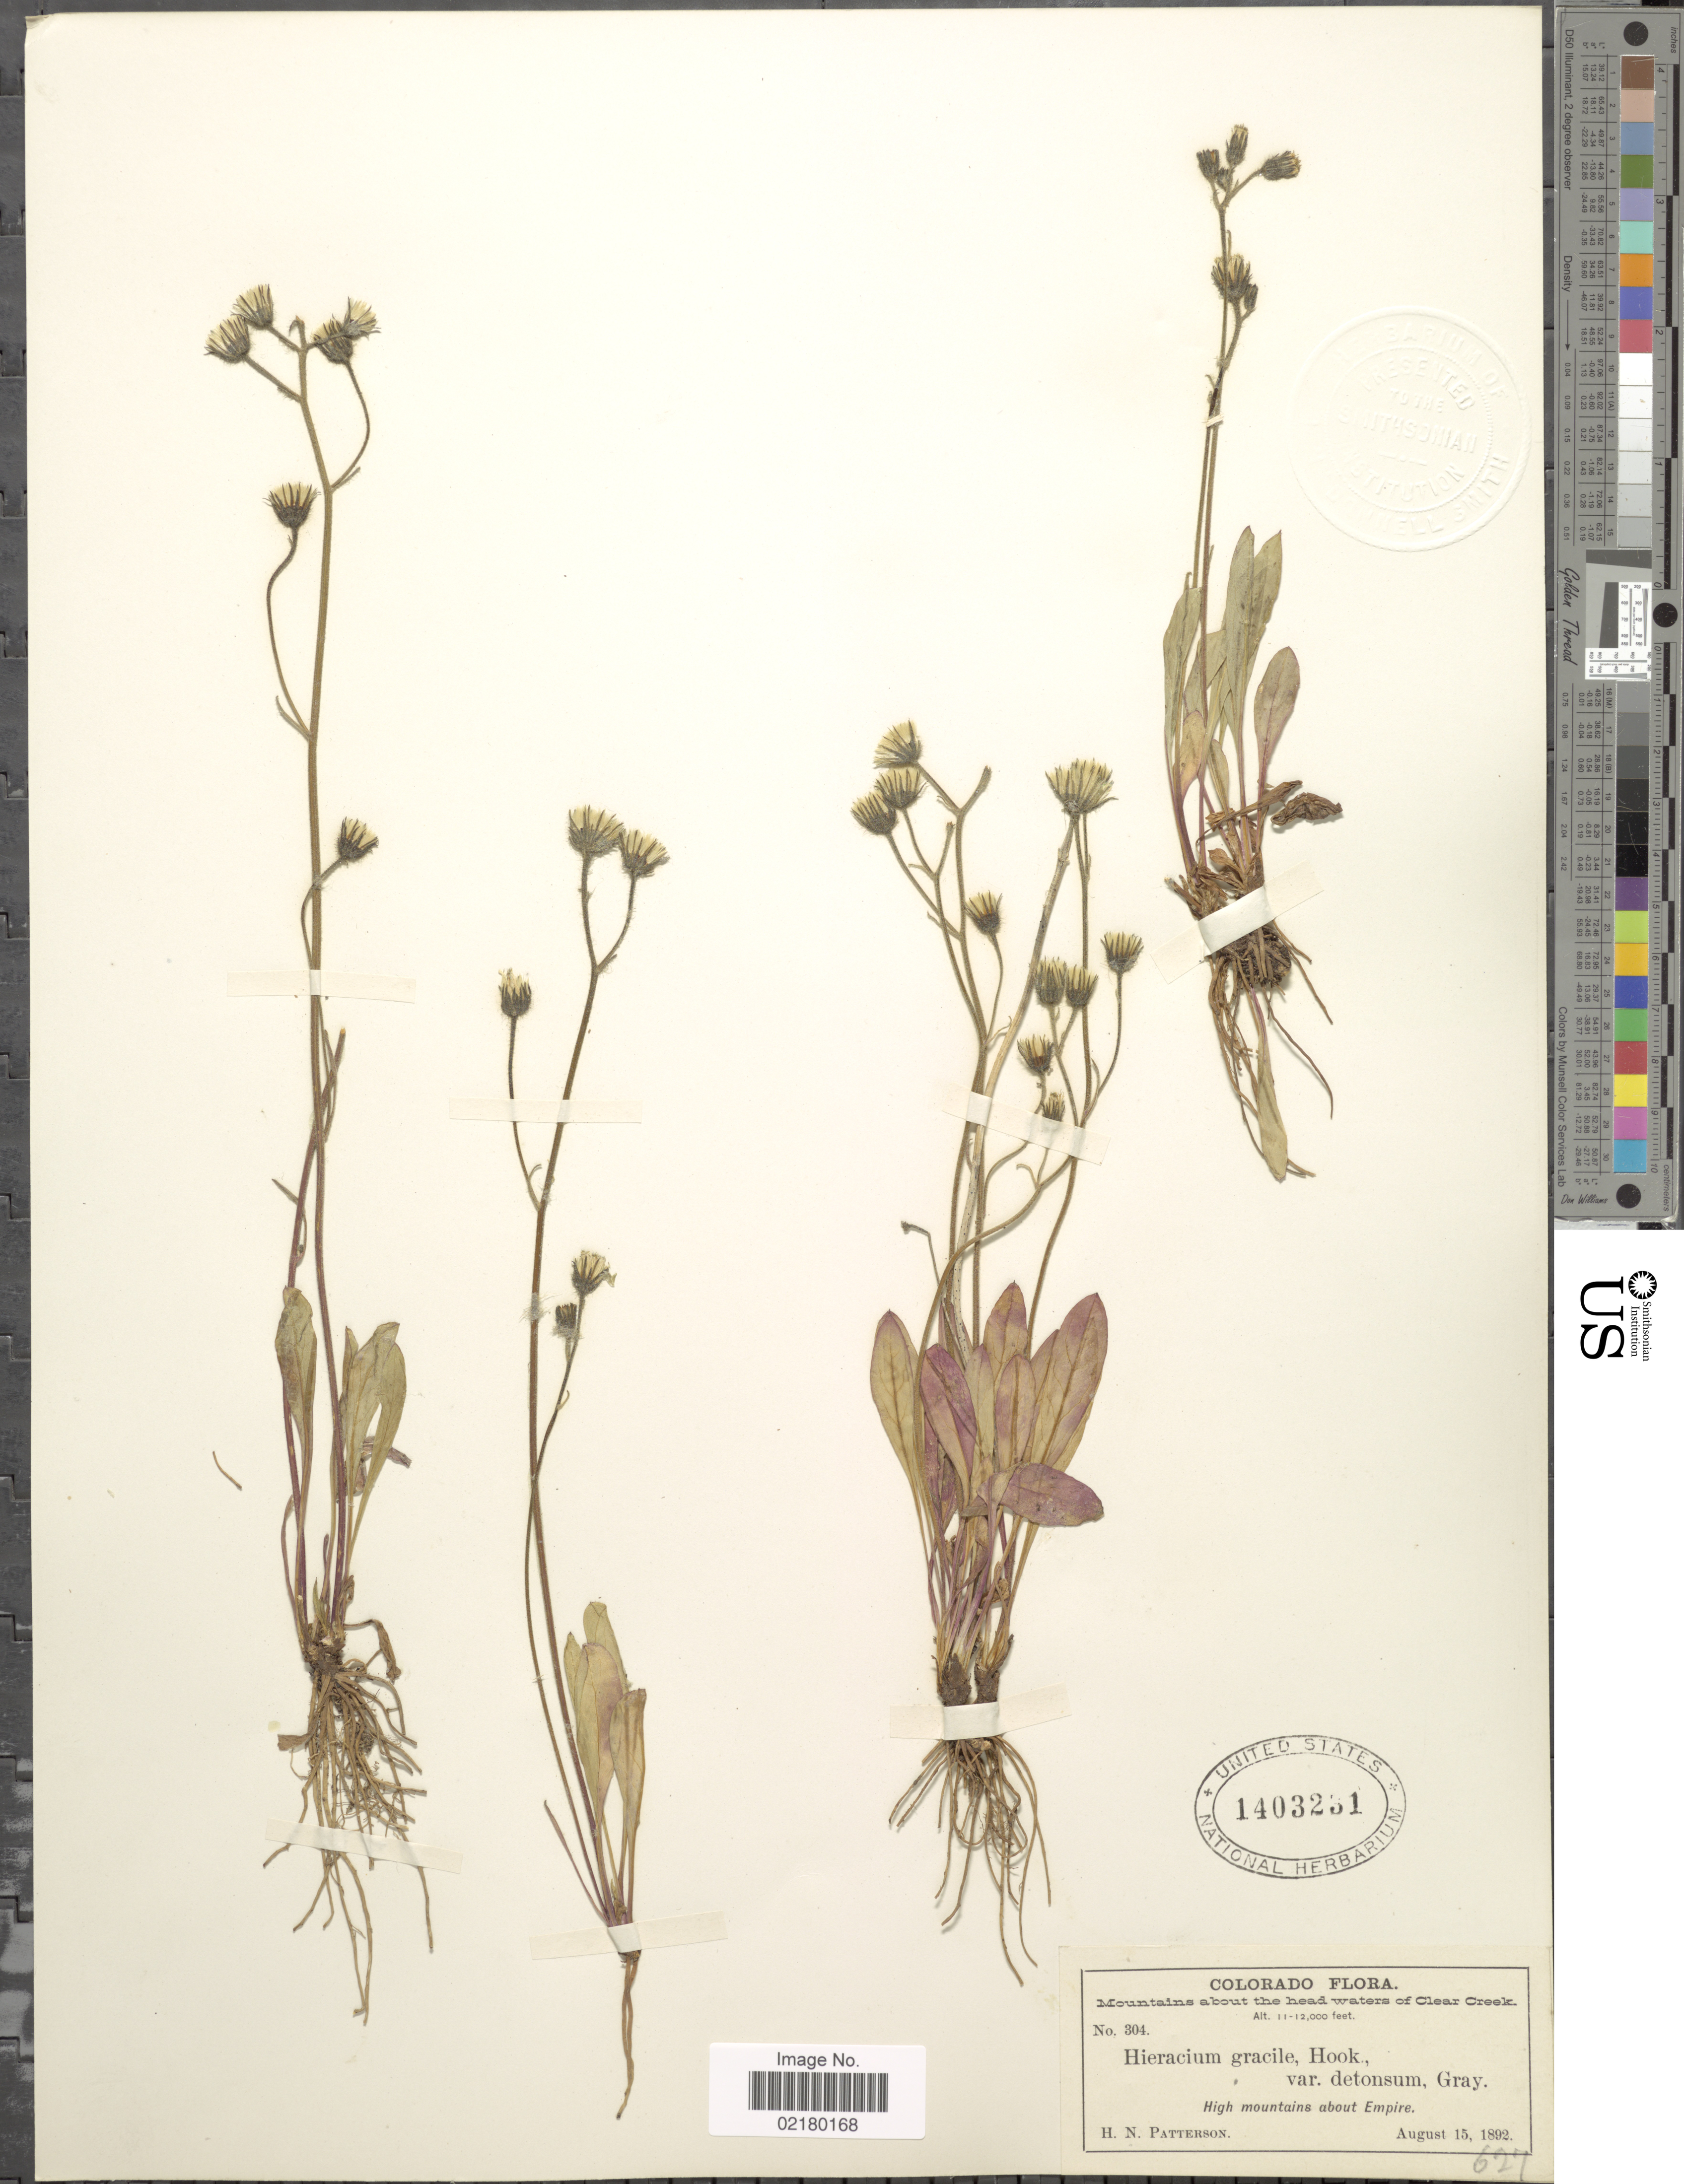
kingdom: Plantae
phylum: Tracheophyta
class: Magnoliopsida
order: Asterales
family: Asteraceae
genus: Hieracium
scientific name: Hieracium triste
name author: Willd. ex Spreng.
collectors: H. N. Patterson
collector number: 304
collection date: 1892-08-15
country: United States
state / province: Colorado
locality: Mountains about the head waters of Clear Creek, Mountains sides near Empire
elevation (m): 3353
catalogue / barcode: US 1403231